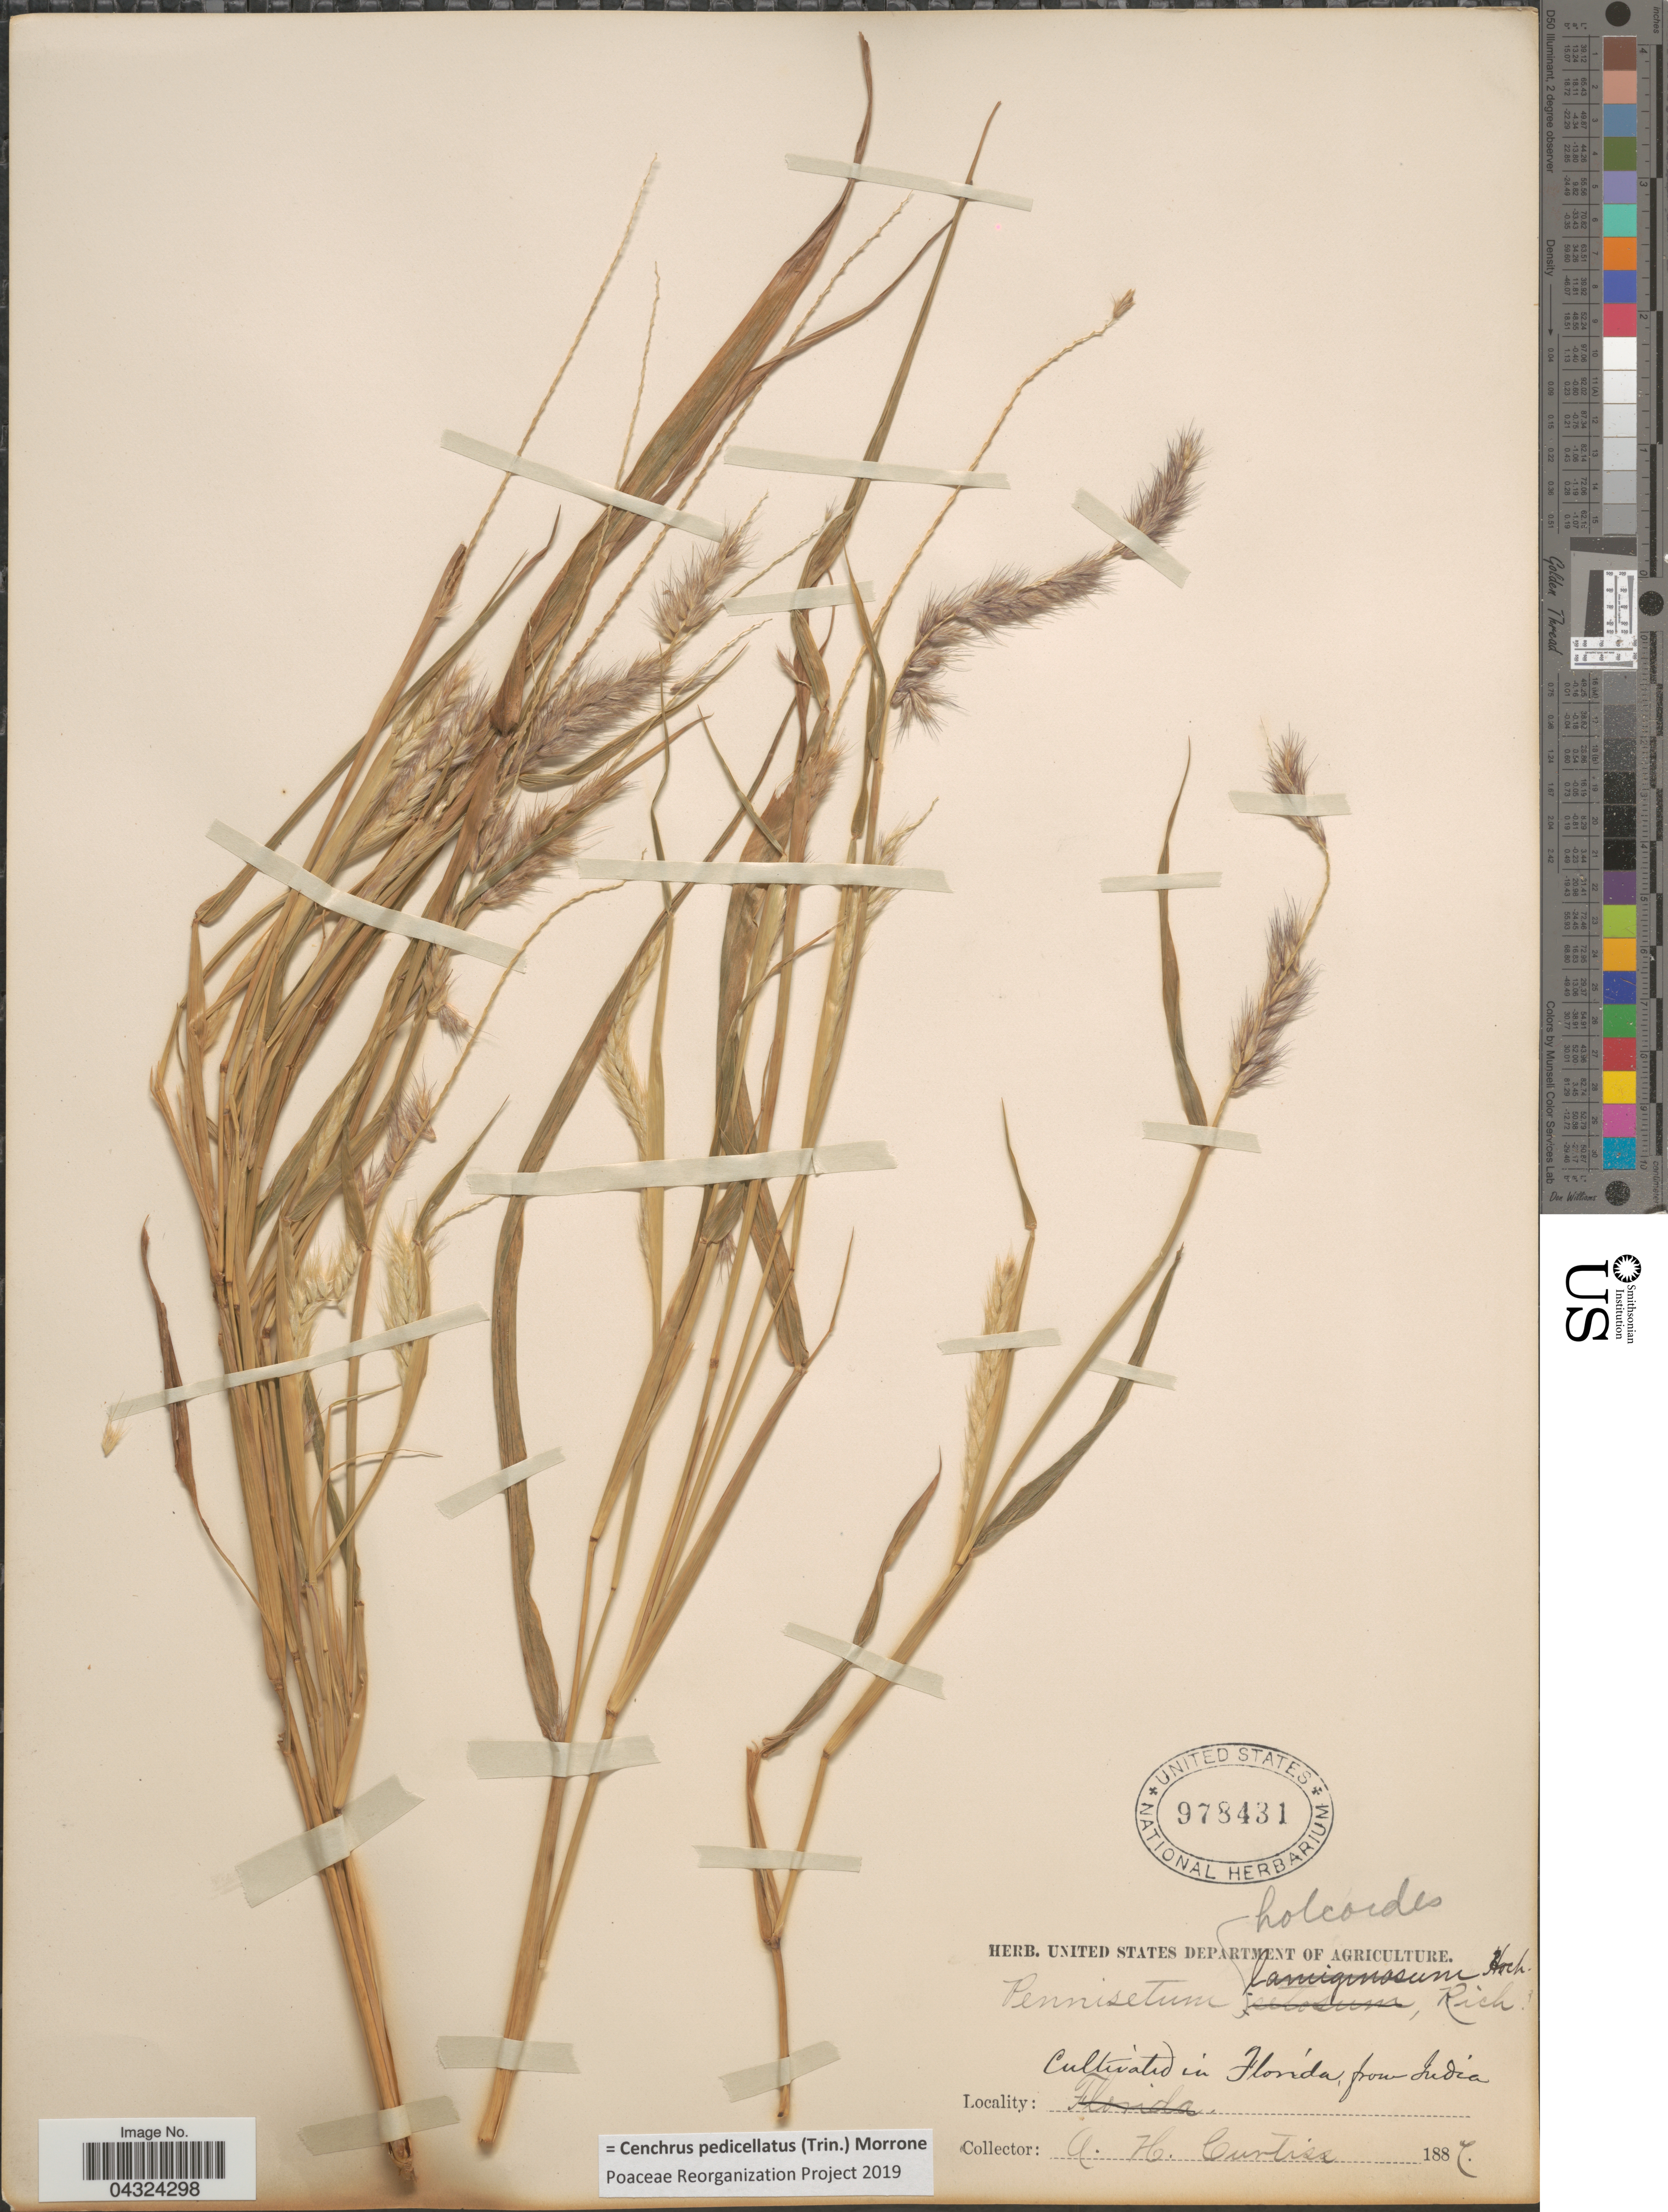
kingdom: Plantae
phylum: Tracheophyta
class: Liliopsida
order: Poales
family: Poaceae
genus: Cenchrus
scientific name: Cenchrus pedicellatus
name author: (Trin.) Morrone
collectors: A. H. Curtiss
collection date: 1887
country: United States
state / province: Florida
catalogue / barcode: US 978431